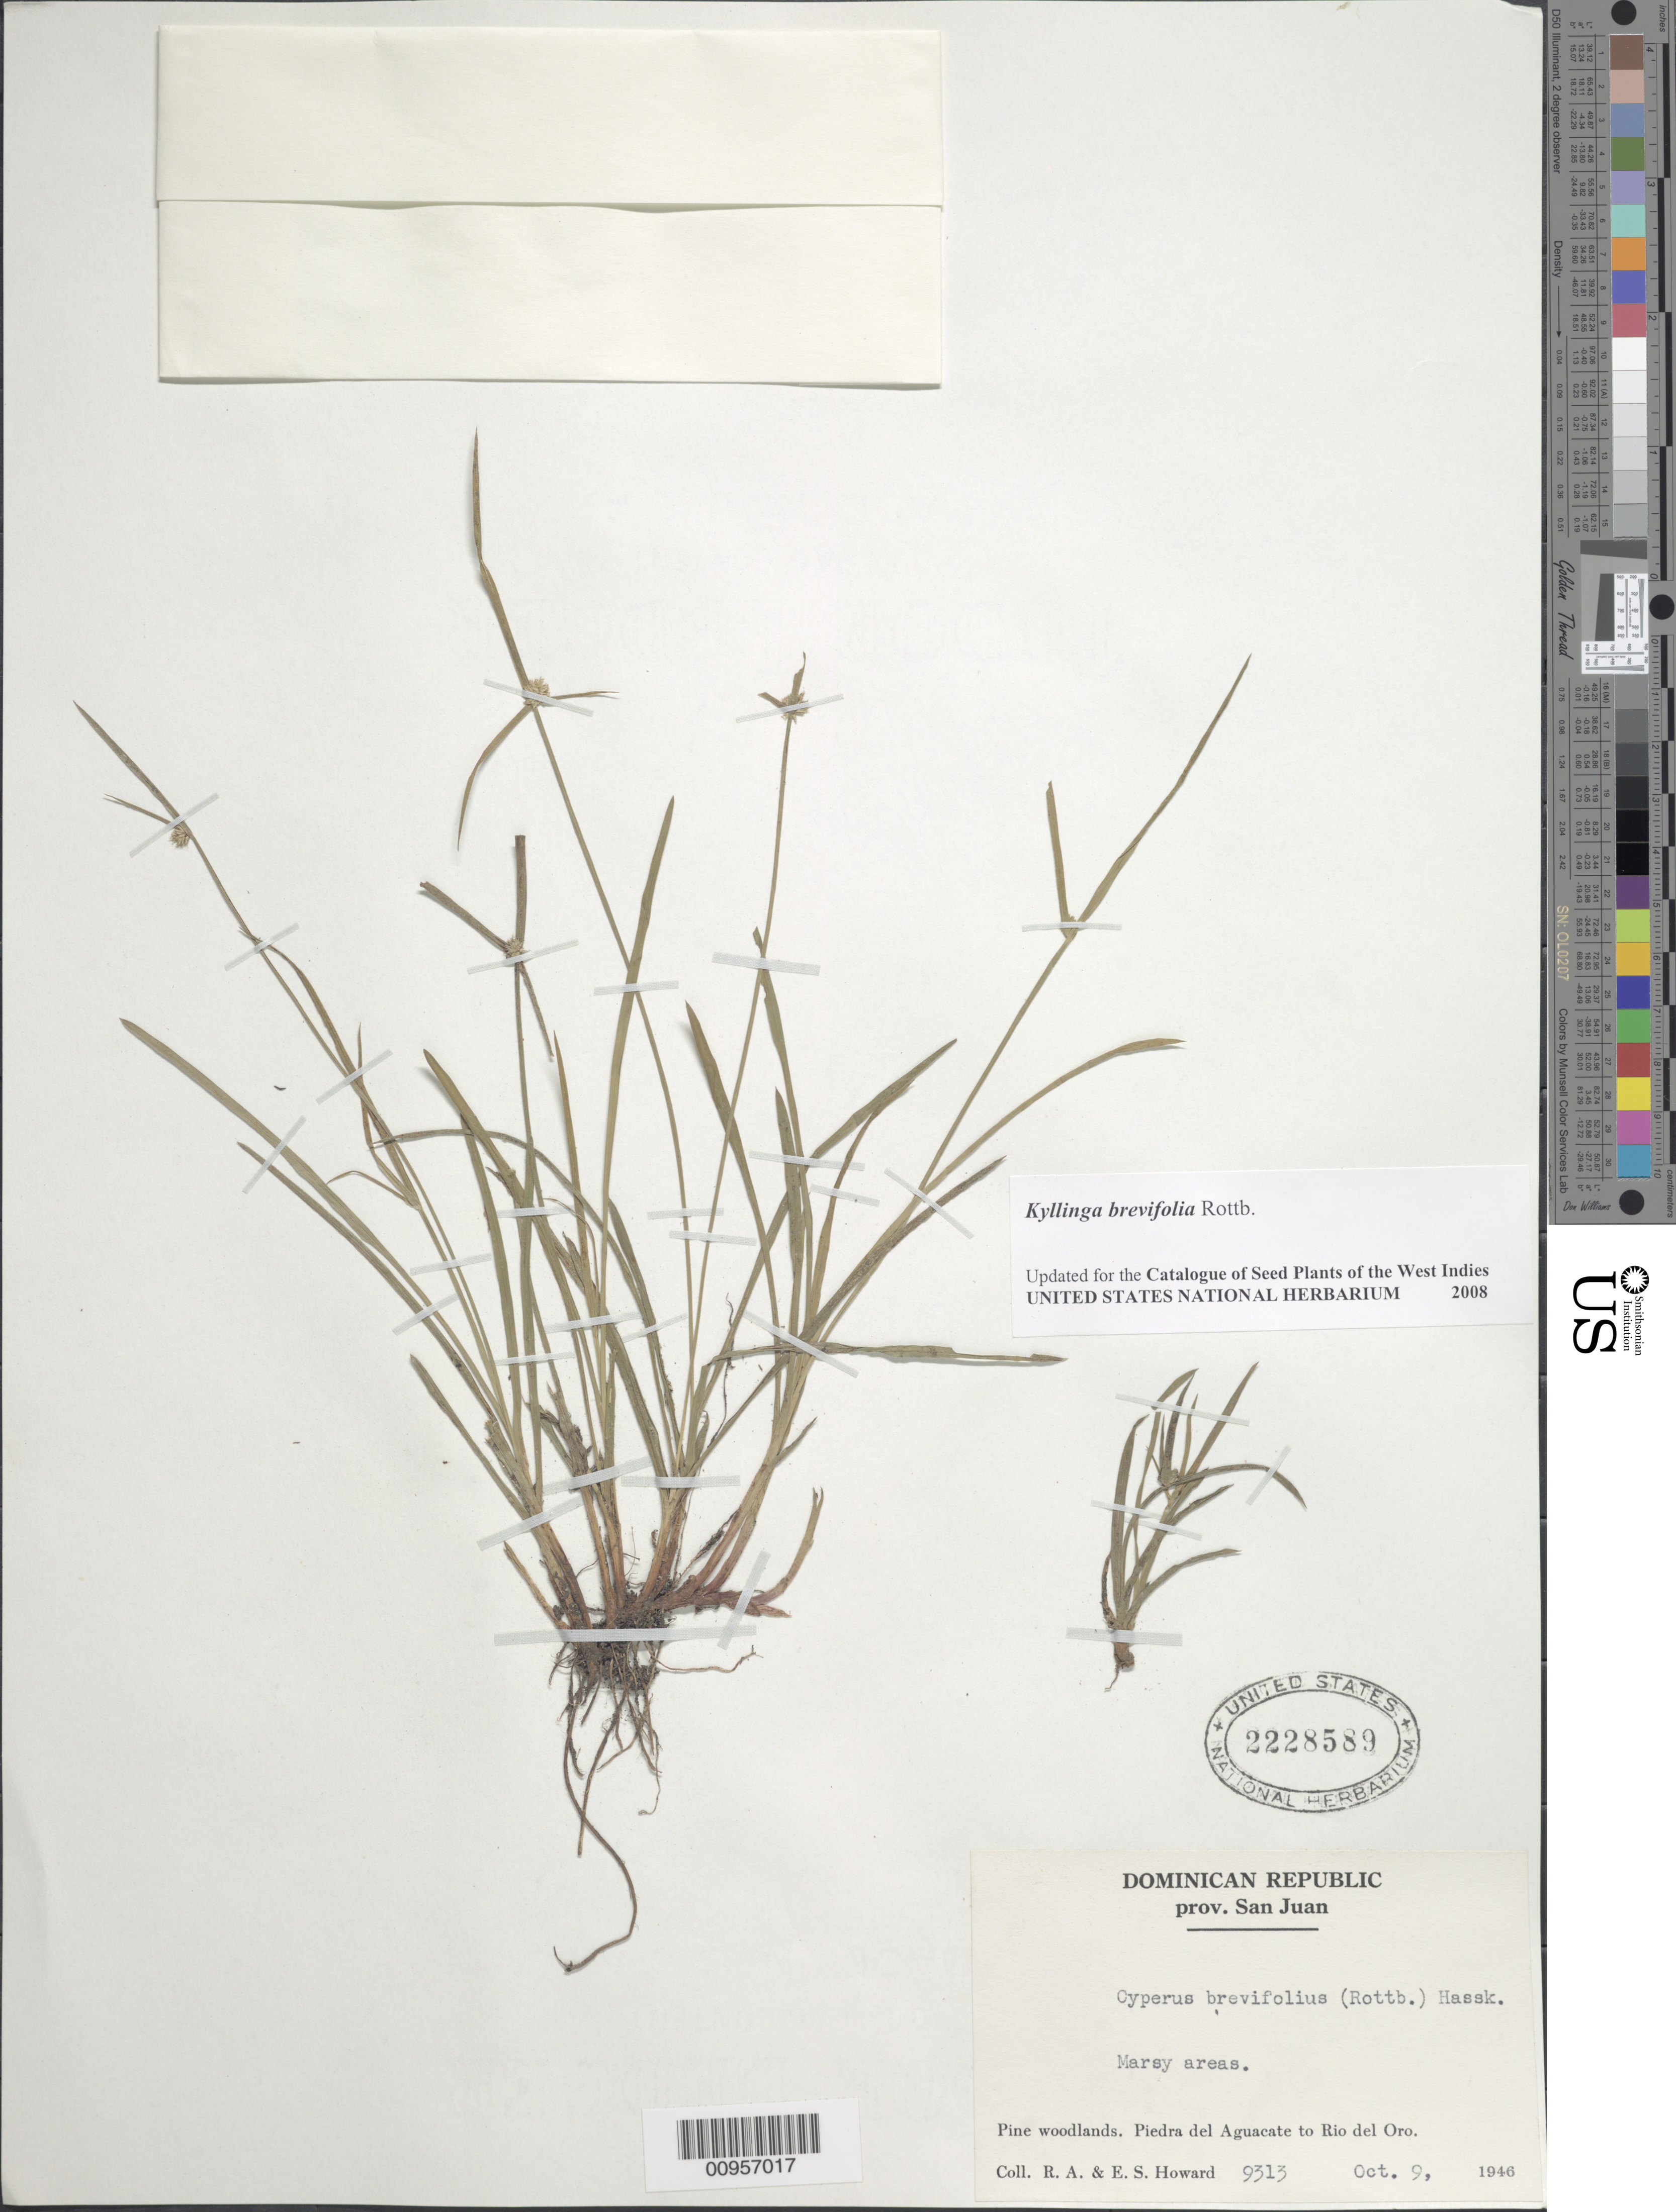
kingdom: Plantae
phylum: Tracheophyta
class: Liliopsida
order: Poales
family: Cyperaceae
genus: Cyperus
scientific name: Cyperus brevifolius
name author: (Rottb.) Hassk.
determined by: Strong, M. T., (US), Smithsonian Institution - National Museum of Natural History (UNITED STATES)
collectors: R. A. Howard & E. S. Howard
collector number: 9313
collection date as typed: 09 Oct 1946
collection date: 1946-10-09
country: Dominican Republic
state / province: San Juan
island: Hispaniola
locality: marshy areas, pine woodlands, Piedra del Aguacate to Rio del Oro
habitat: Marshy areas in pine woodlands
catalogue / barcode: US 2228589